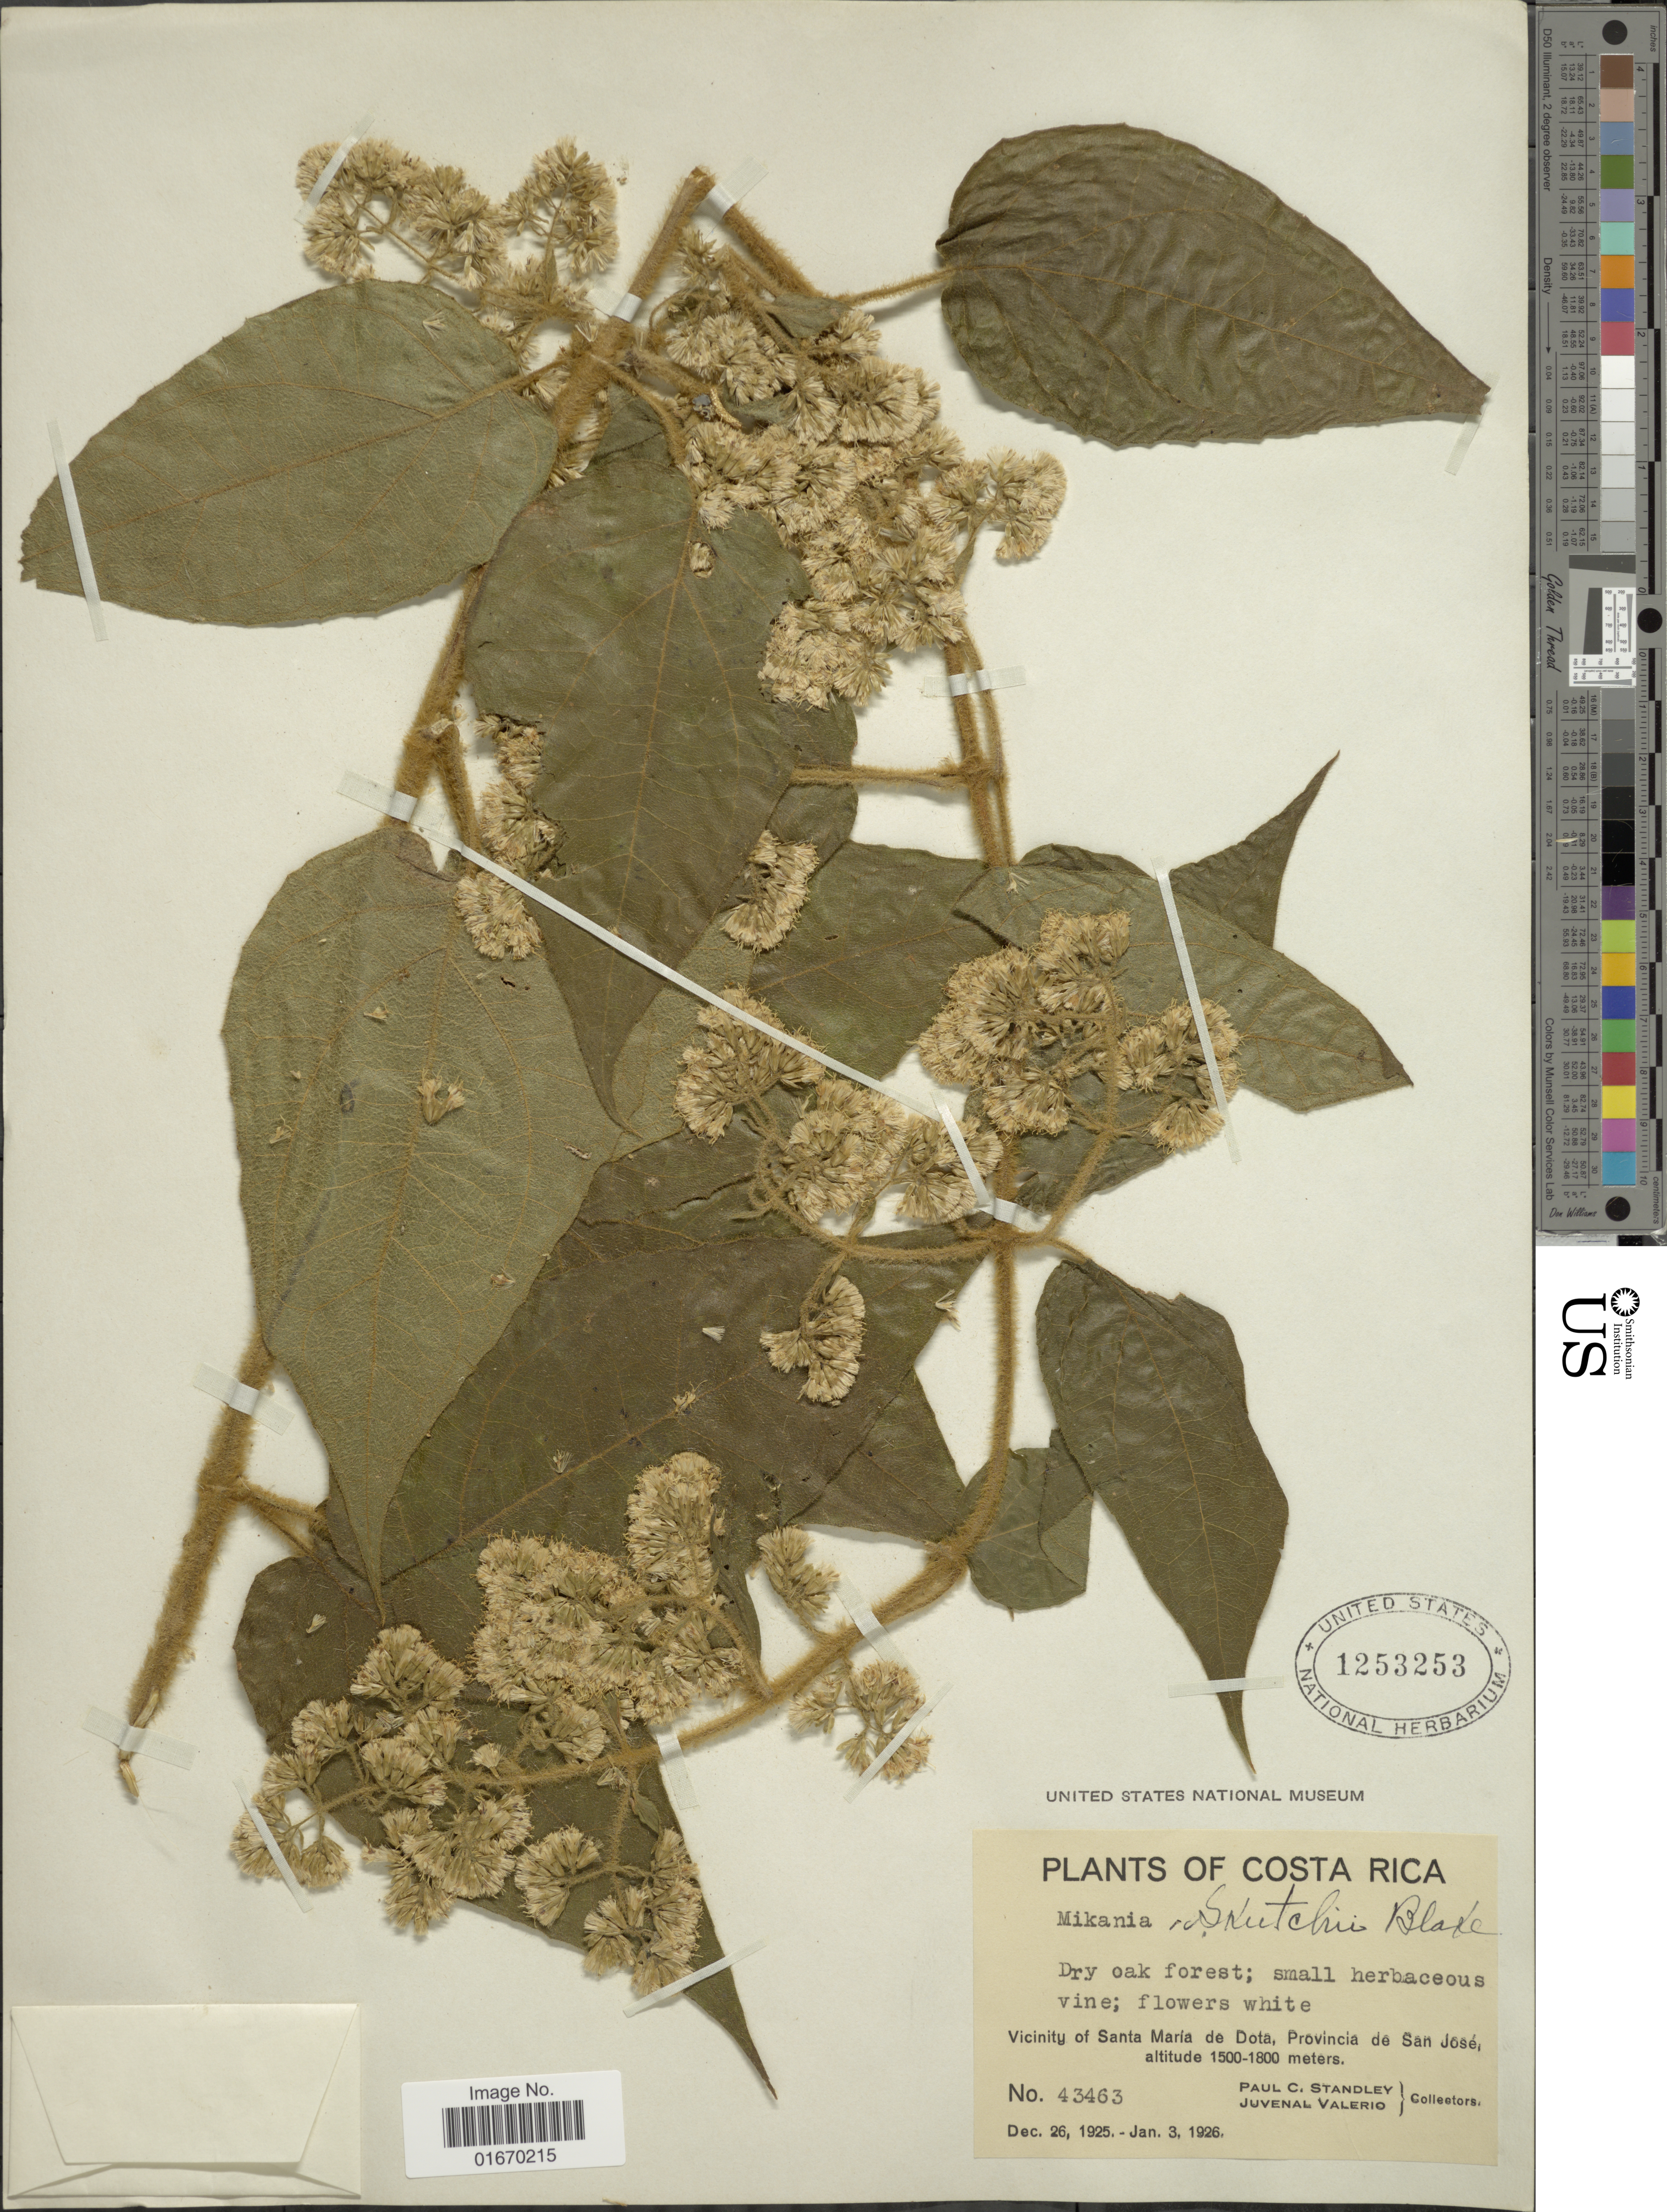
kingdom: Plantae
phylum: Tracheophyta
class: Magnoliopsida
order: Asterales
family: Asteraceae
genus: Mikania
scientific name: Mikania banisteriae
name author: DC.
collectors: P. C. Standley & J. Valerio R.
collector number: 43463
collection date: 1925-12-26/1926-01-03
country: Costa Rica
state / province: San José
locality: Vicinity of Santa Maria de Dota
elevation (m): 1500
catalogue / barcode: US 1253253